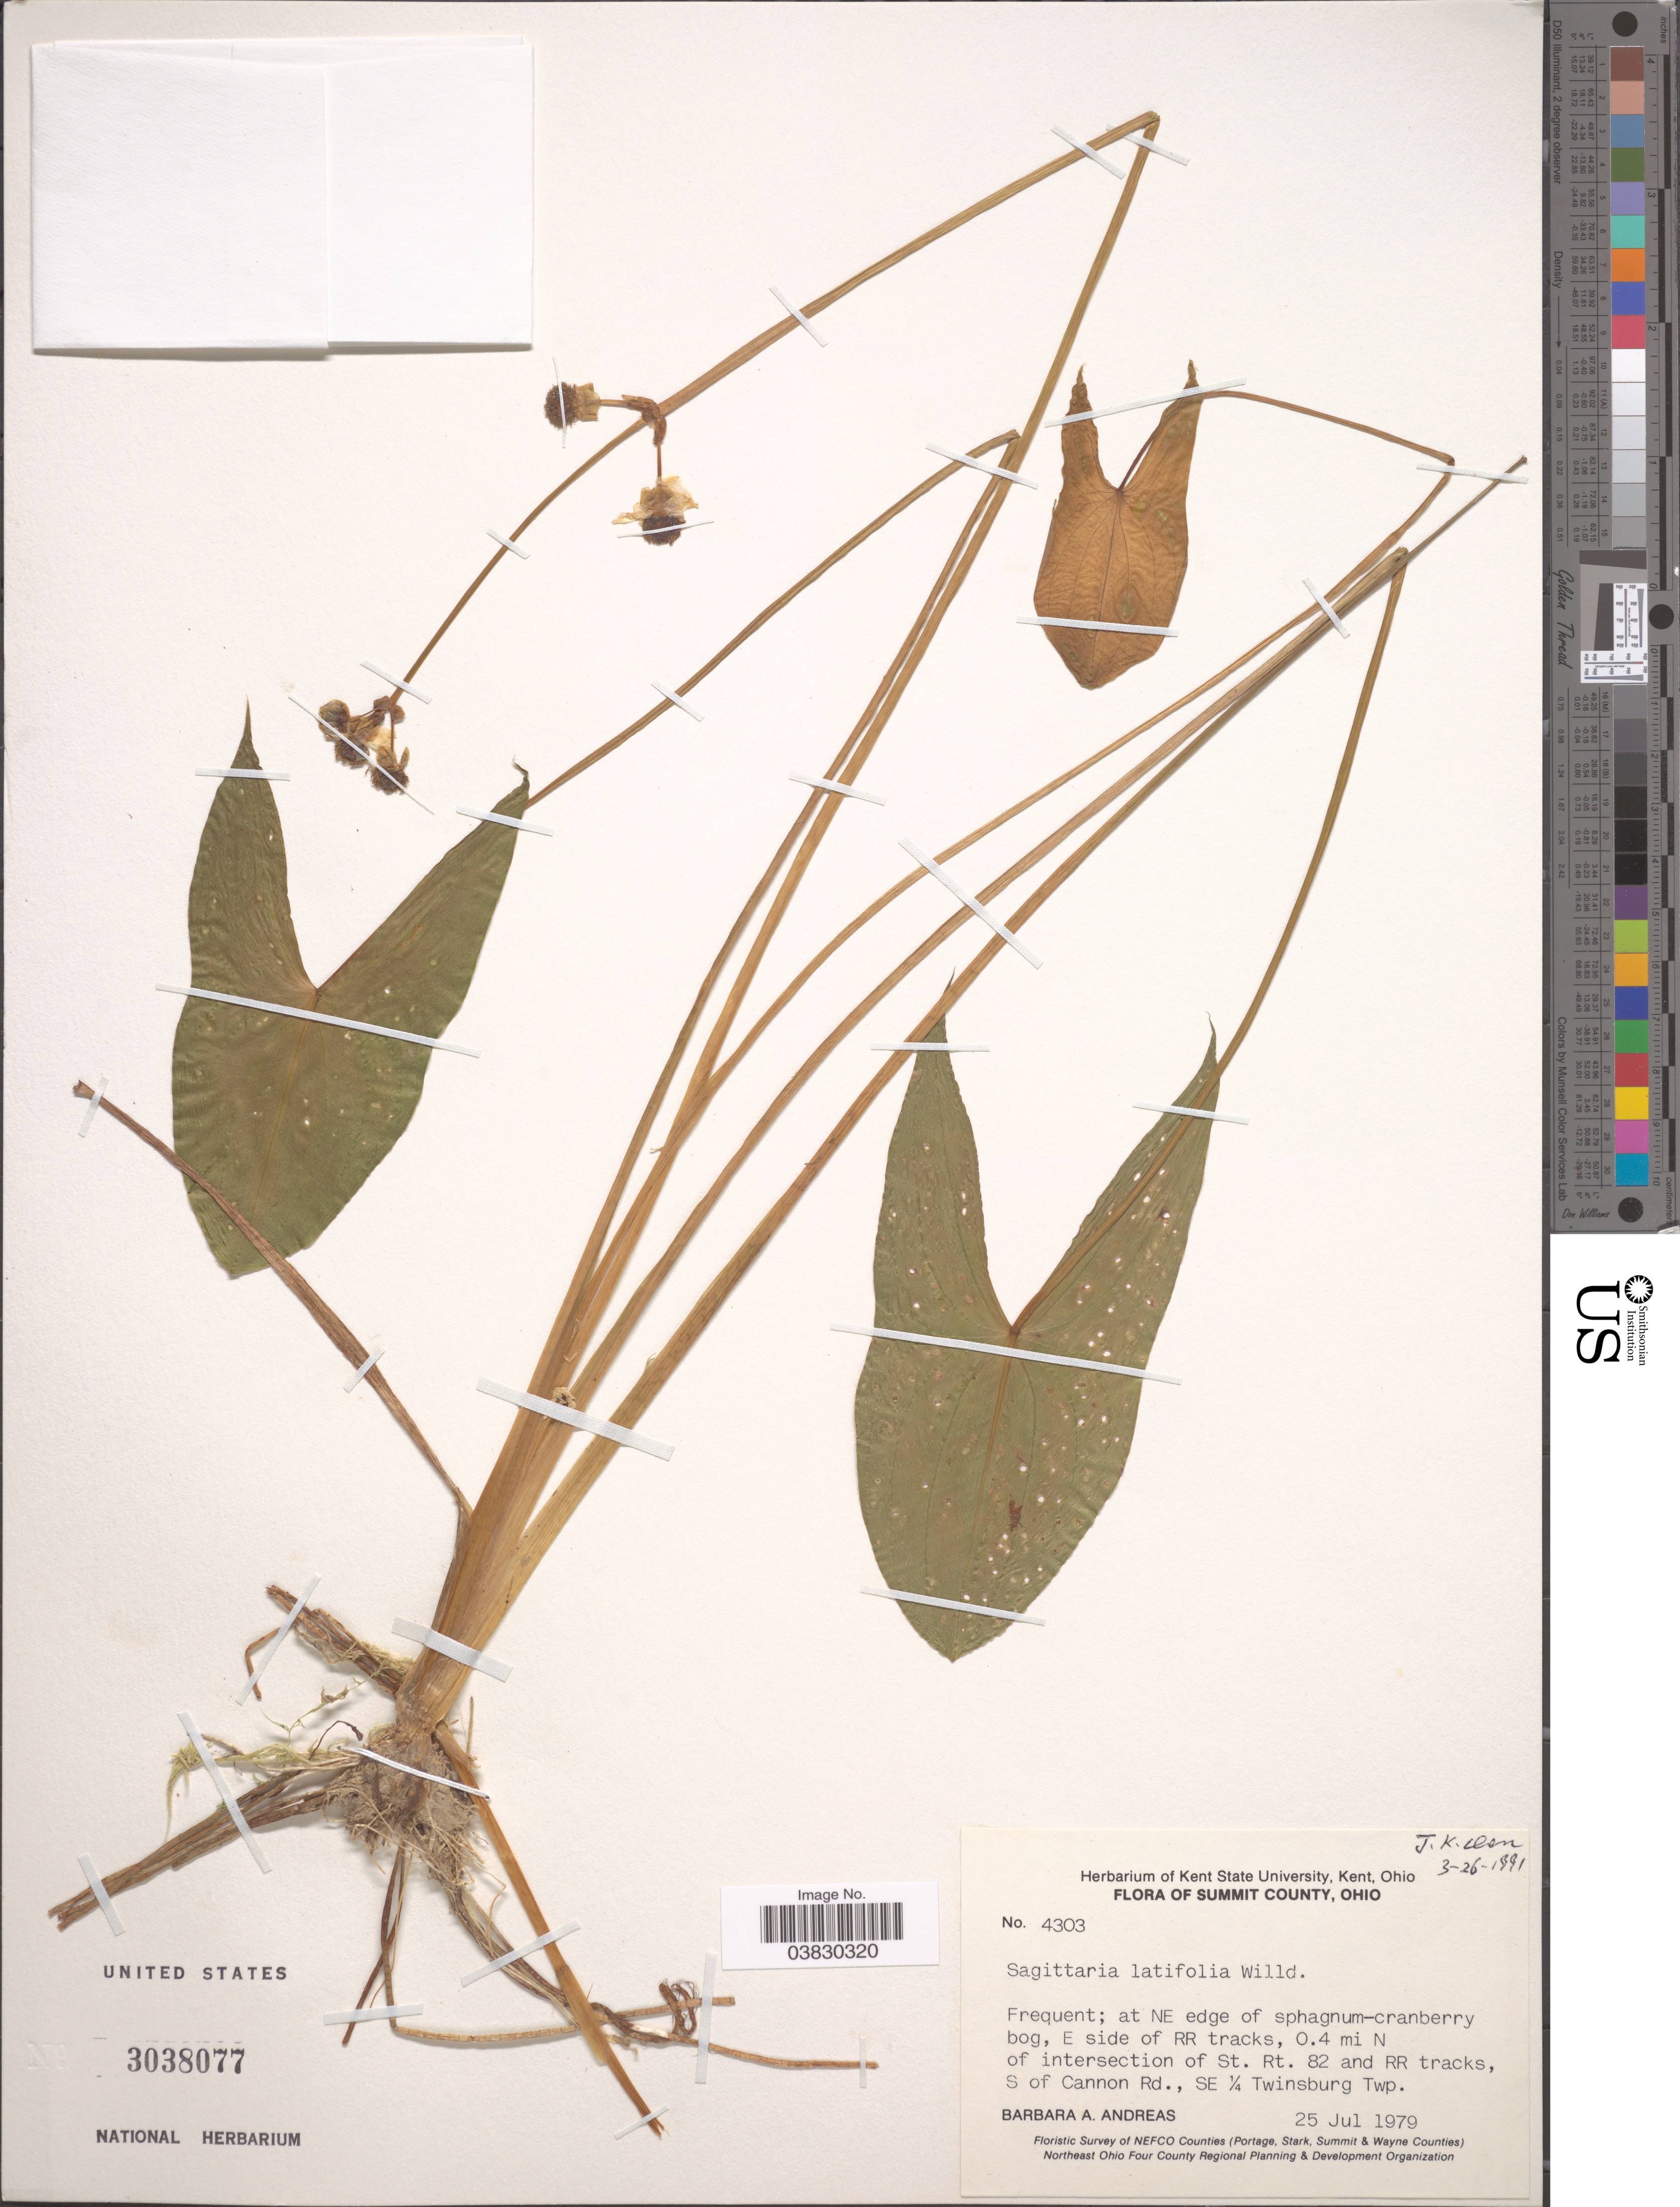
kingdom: Plantae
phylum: Tracheophyta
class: Liliopsida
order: Alismatales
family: Alismataceae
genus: Sagittaria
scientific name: Sagittaria latifolia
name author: Willd.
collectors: B. A. Andreas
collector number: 4303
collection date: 1979-07-25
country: United States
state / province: Ohio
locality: Summit County. At NE edge of sphagnum-cranberry bog, E side of RR tracks, 0.4 mi N of intersection of St. Rt. 82 and RR tracks, S of Cannon Rd., SE ¼ Twinsburg Twp.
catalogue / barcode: US 3038077